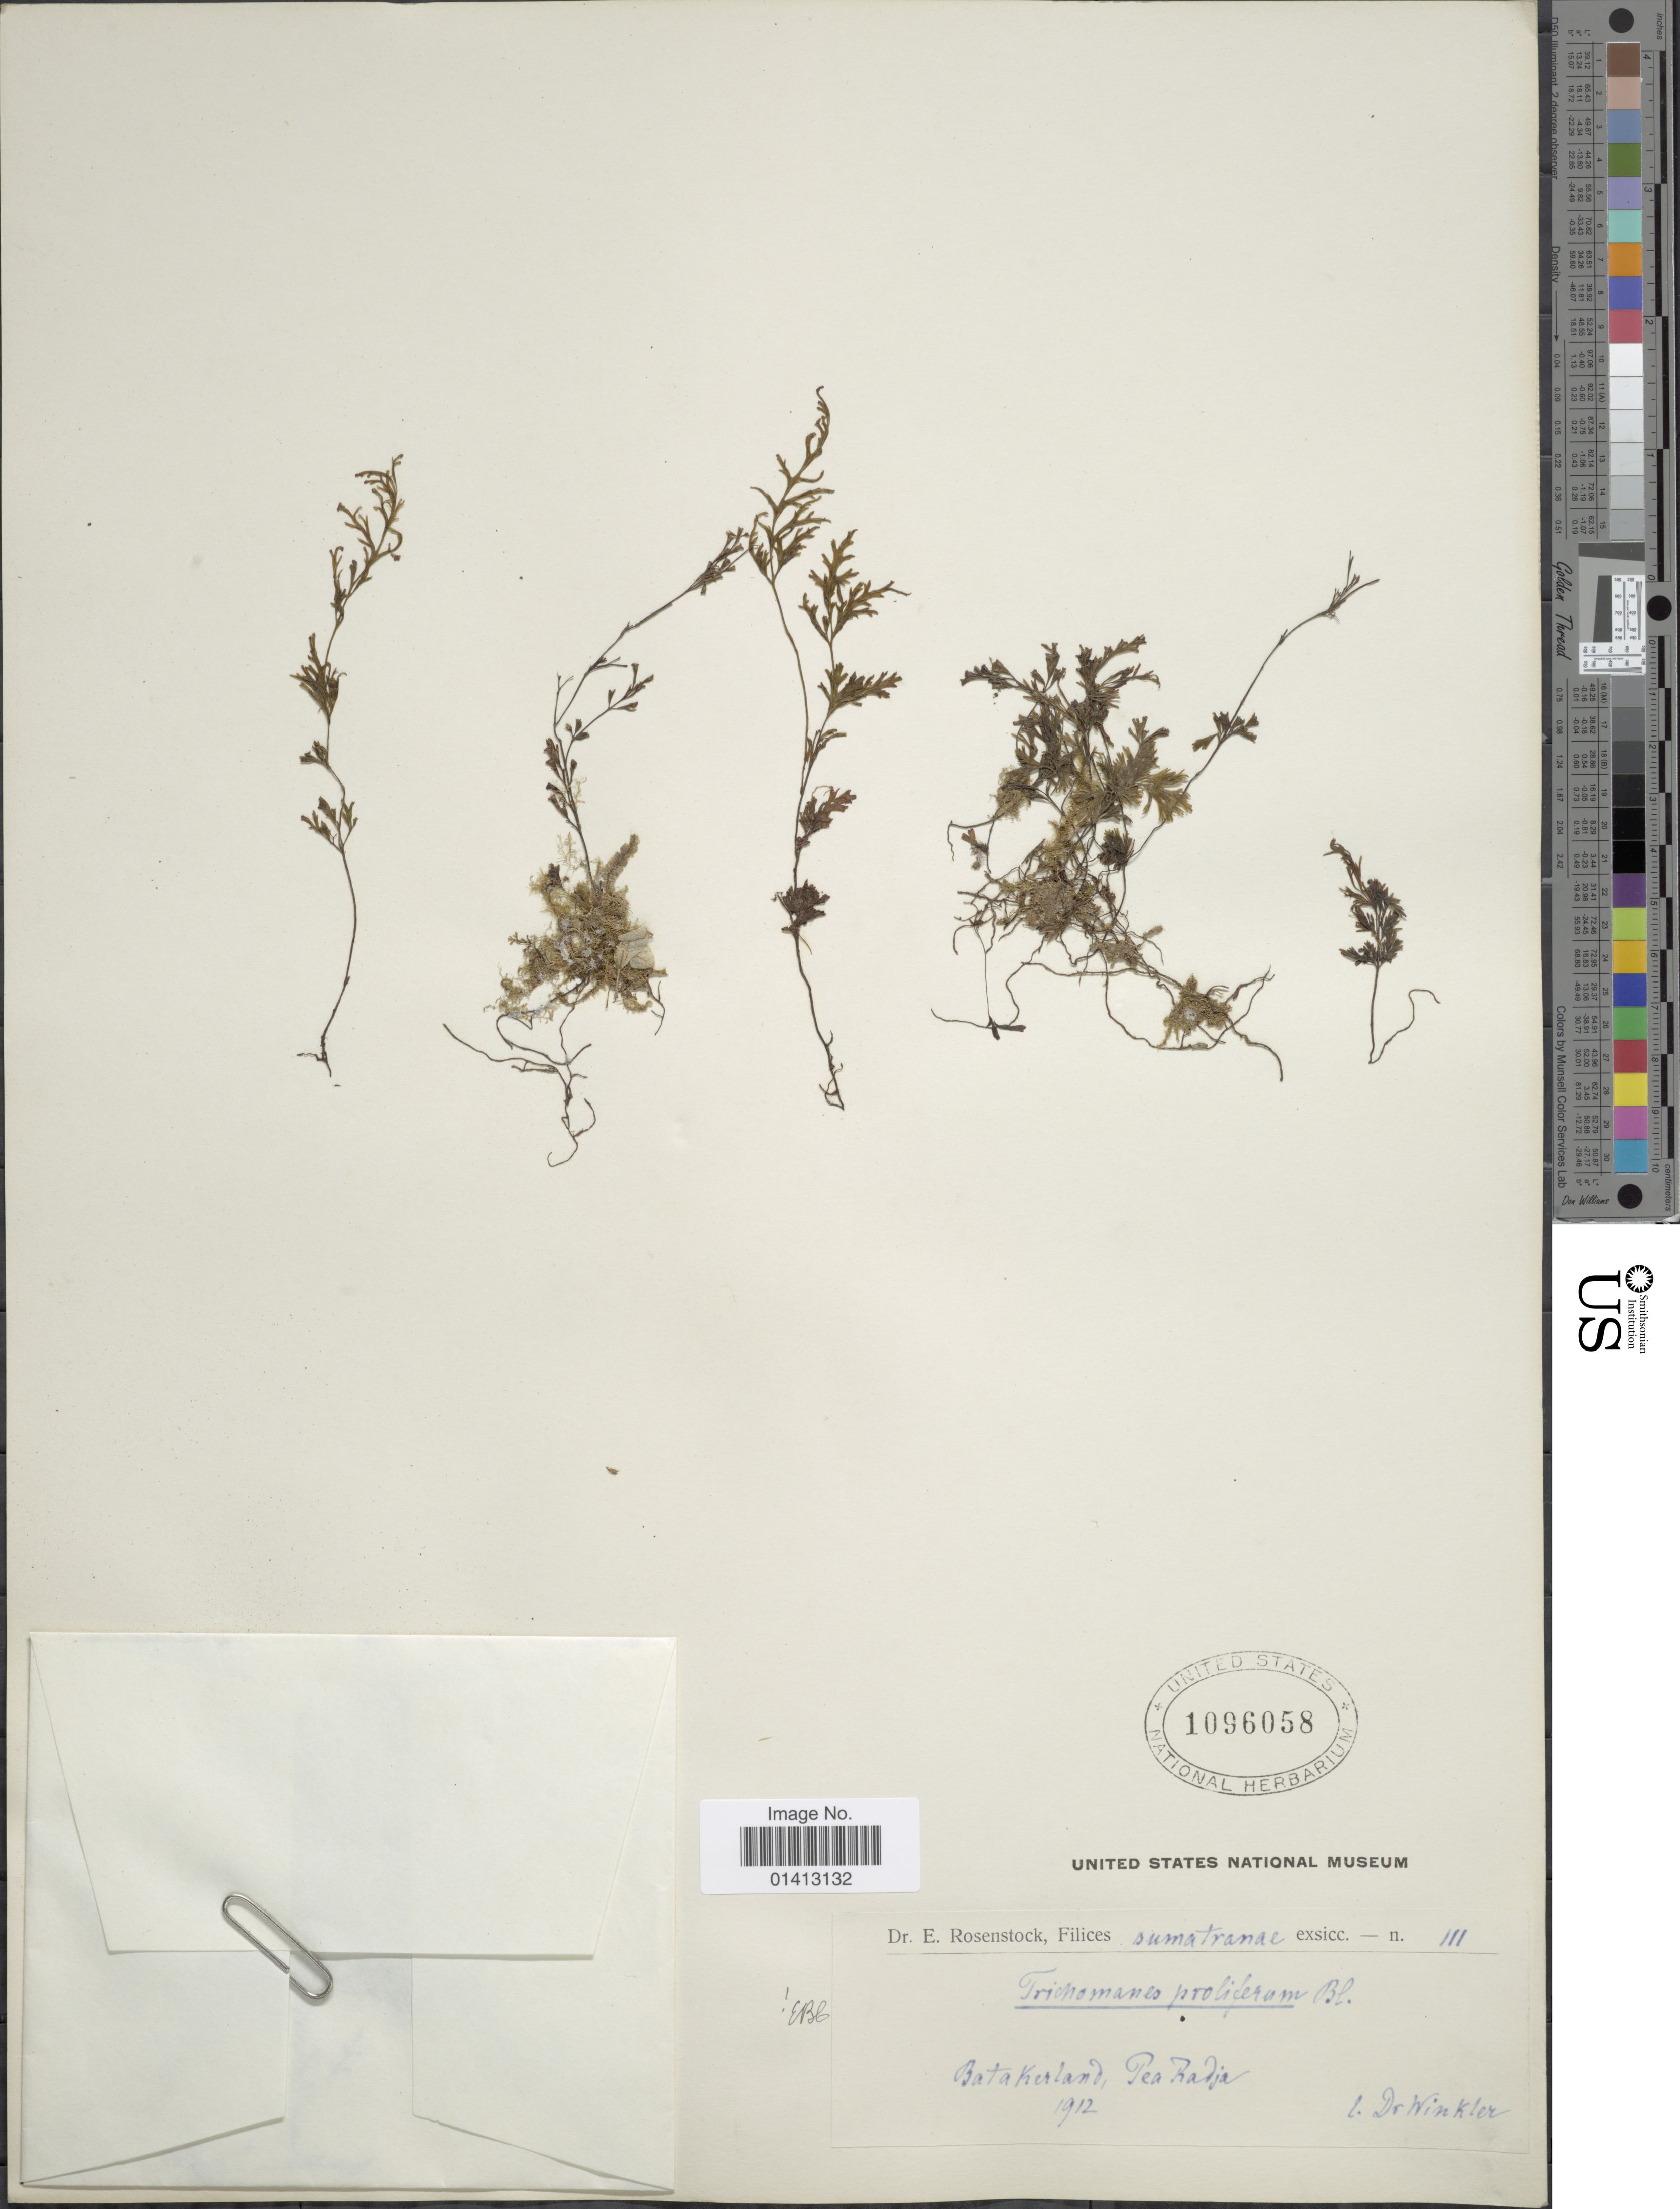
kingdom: Plantae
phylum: Tracheophyta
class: Polypodiopsida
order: Hymenophyllales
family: Hymenophyllaceae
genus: Crepidomanes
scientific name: Crepidomanes proliferum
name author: (Blume) Bostock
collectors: -. Winkler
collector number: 111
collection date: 1912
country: Indonesia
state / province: Sumatra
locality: Batakerland, peakadja [interpreted]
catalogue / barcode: US 1096058